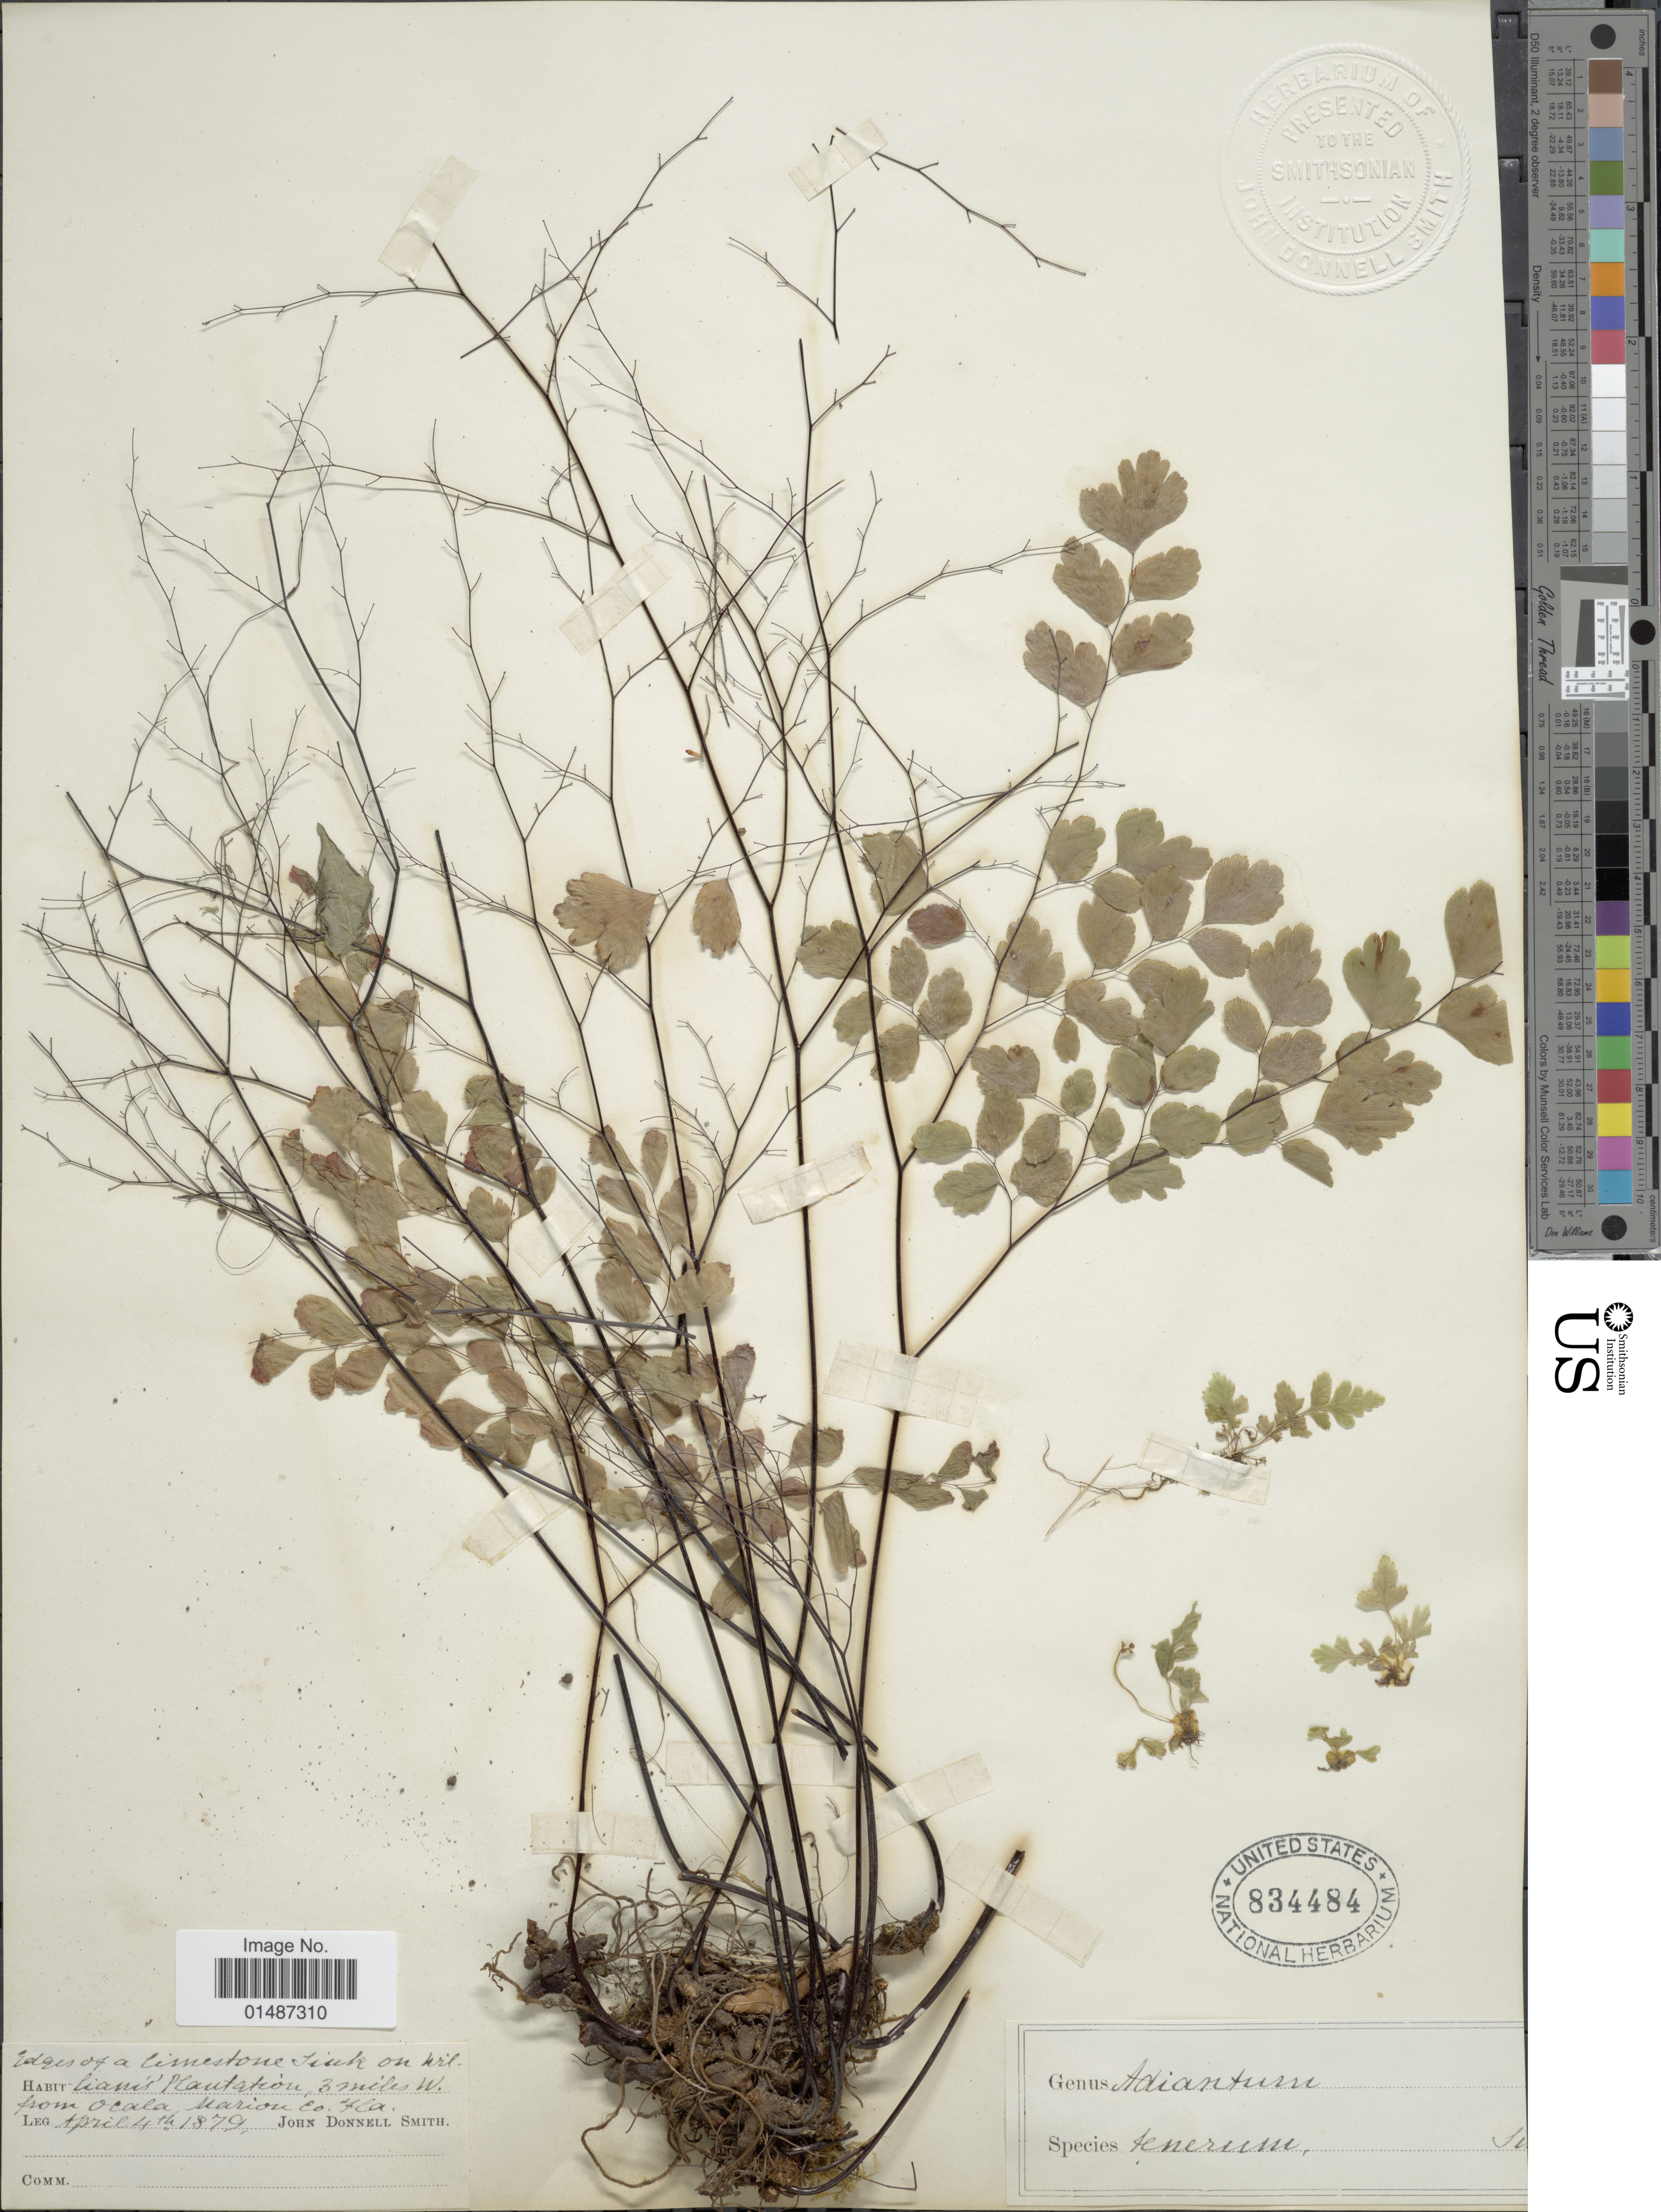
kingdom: Plantae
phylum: Tracheophyta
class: Polypodiopsida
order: Polypodiales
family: Pteridaceae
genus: Adiantum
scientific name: Adiantum tenerum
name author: Sw.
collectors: J. Donnell Smith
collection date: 1879-04-04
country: United States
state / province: Florida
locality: Edges of a limestone sink on William's Plantation, 3 miles W. from Ocala Marion Co.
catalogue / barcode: US 834484